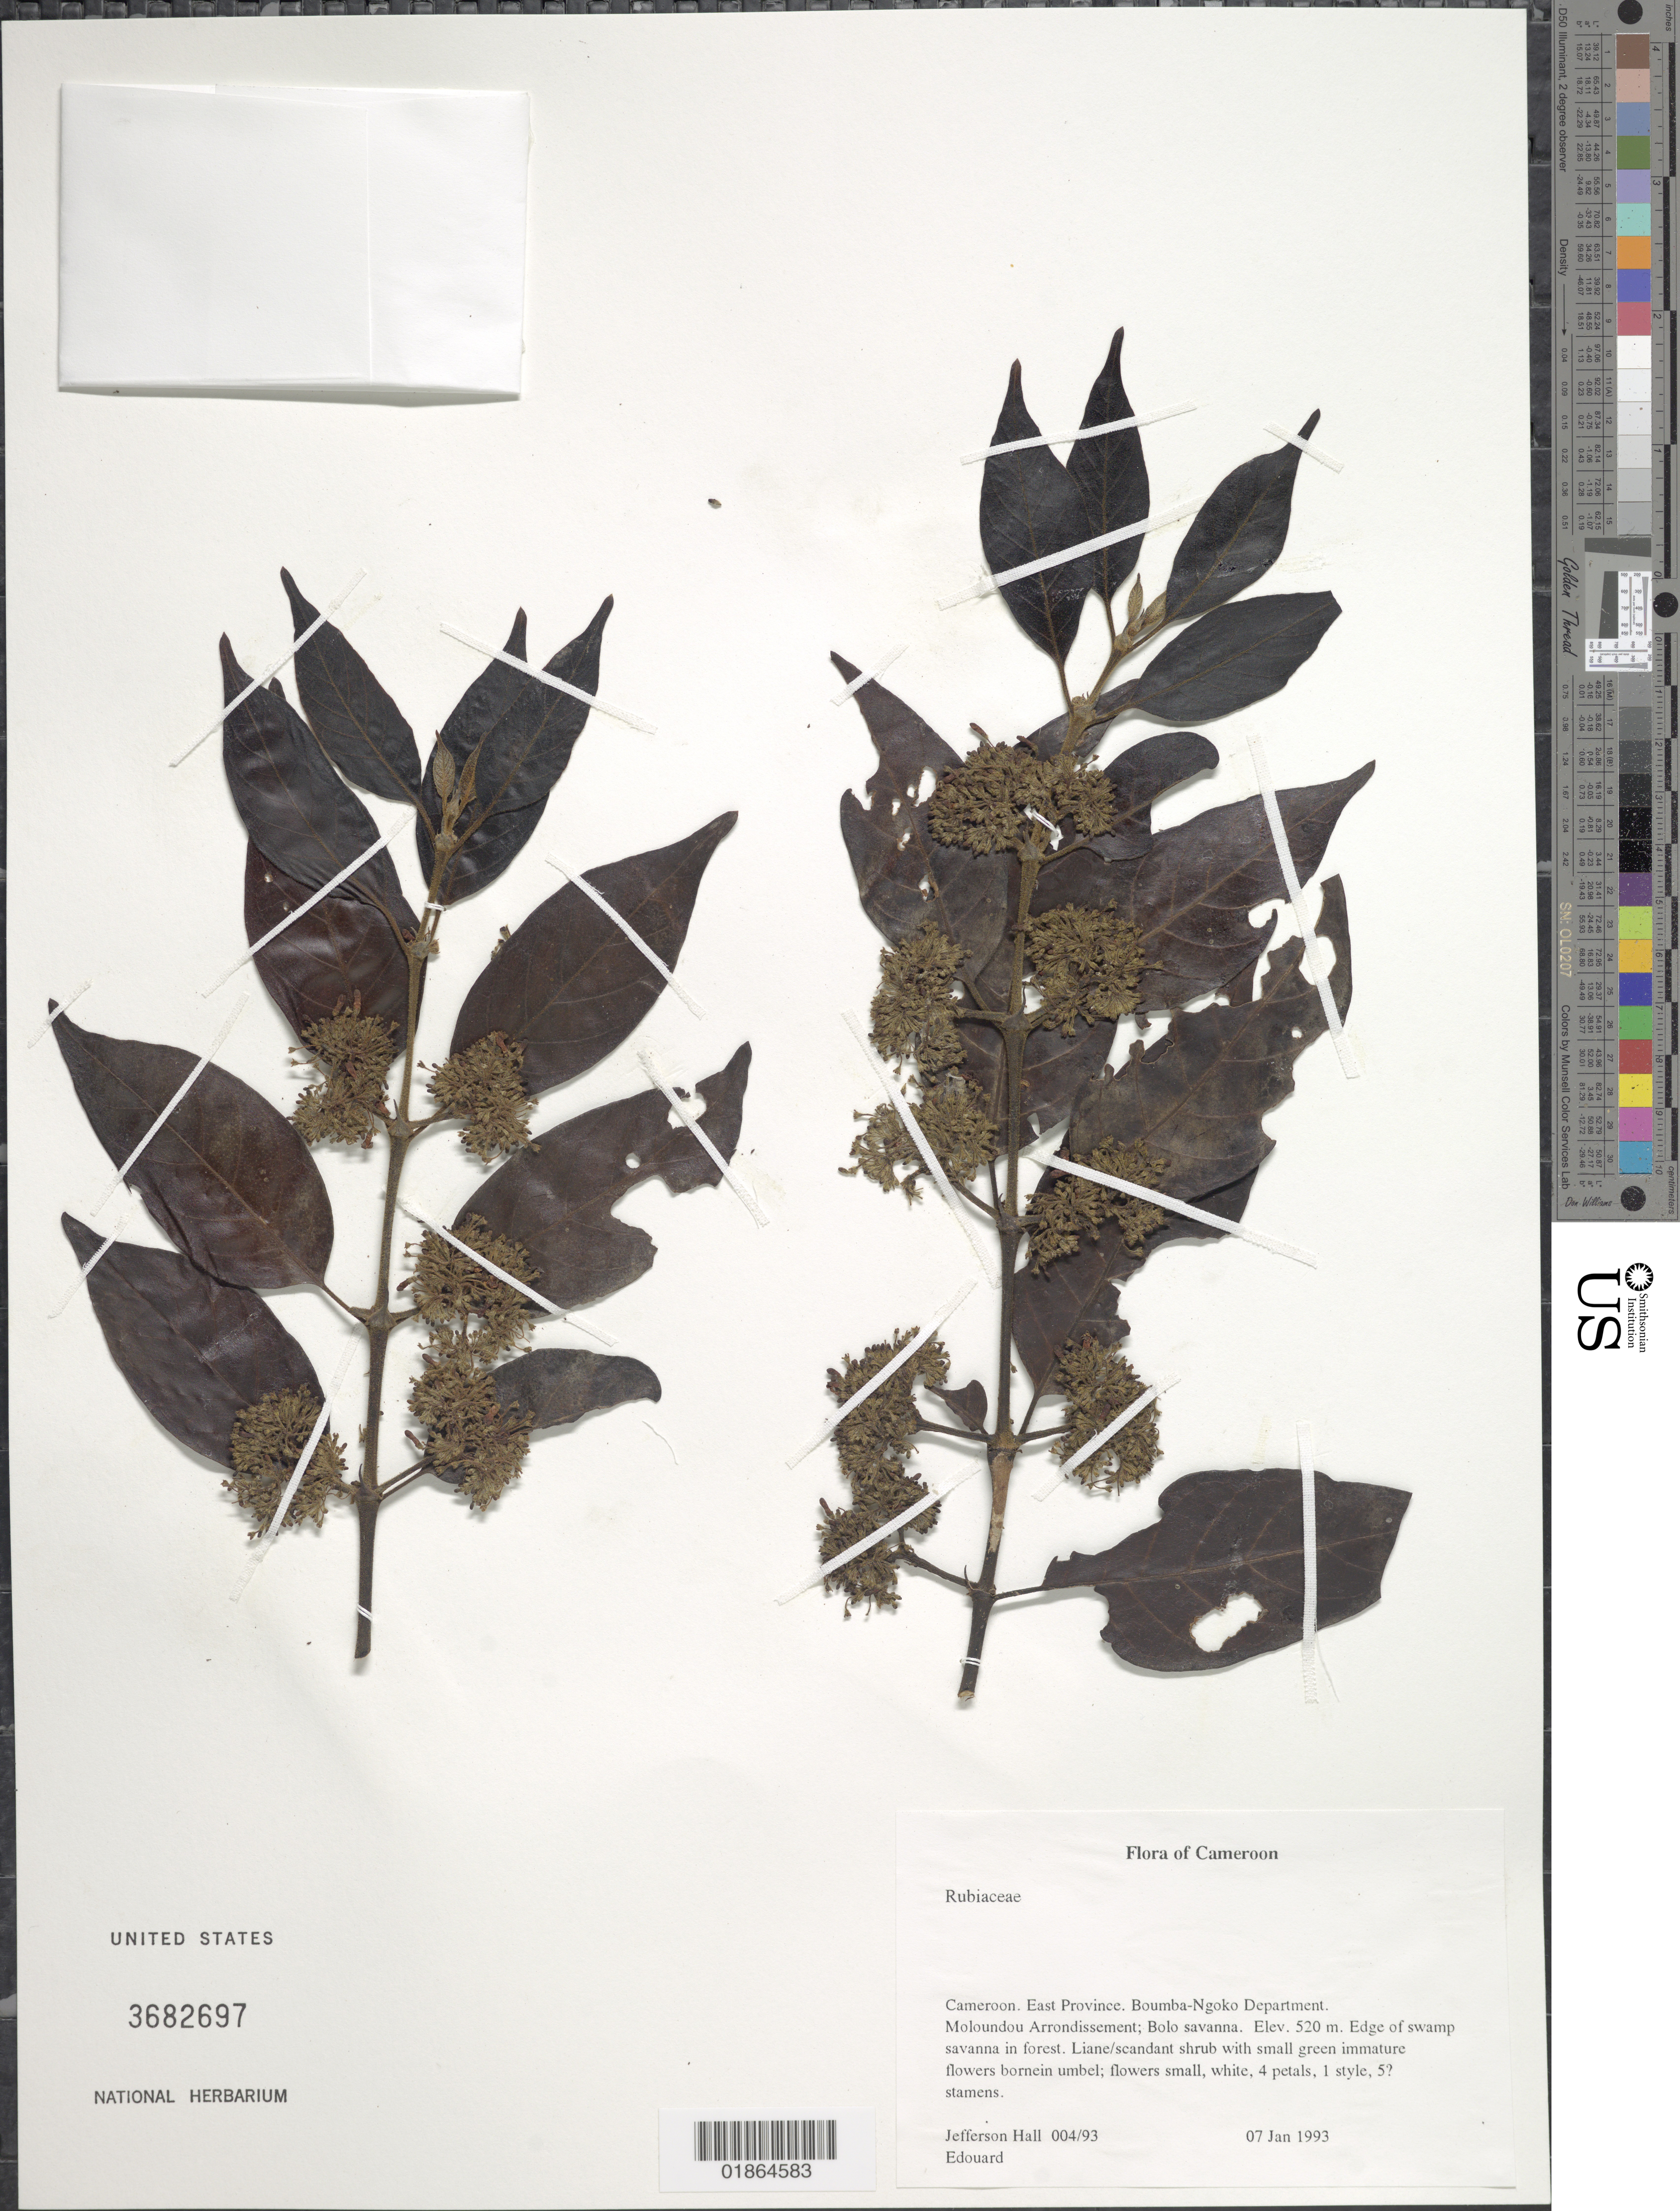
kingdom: Plantae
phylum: Tracheophyta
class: Magnoliopsida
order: Gentianales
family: Rubiaceae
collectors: J. Hall & -. Edouard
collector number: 004/93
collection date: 1993-01-07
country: Cameroon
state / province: Est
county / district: Boumba-ngoko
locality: Moloundou Arrondissement; Bolo savanna.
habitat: Edge of swamp savanna in forest.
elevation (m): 520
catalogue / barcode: US 3682697